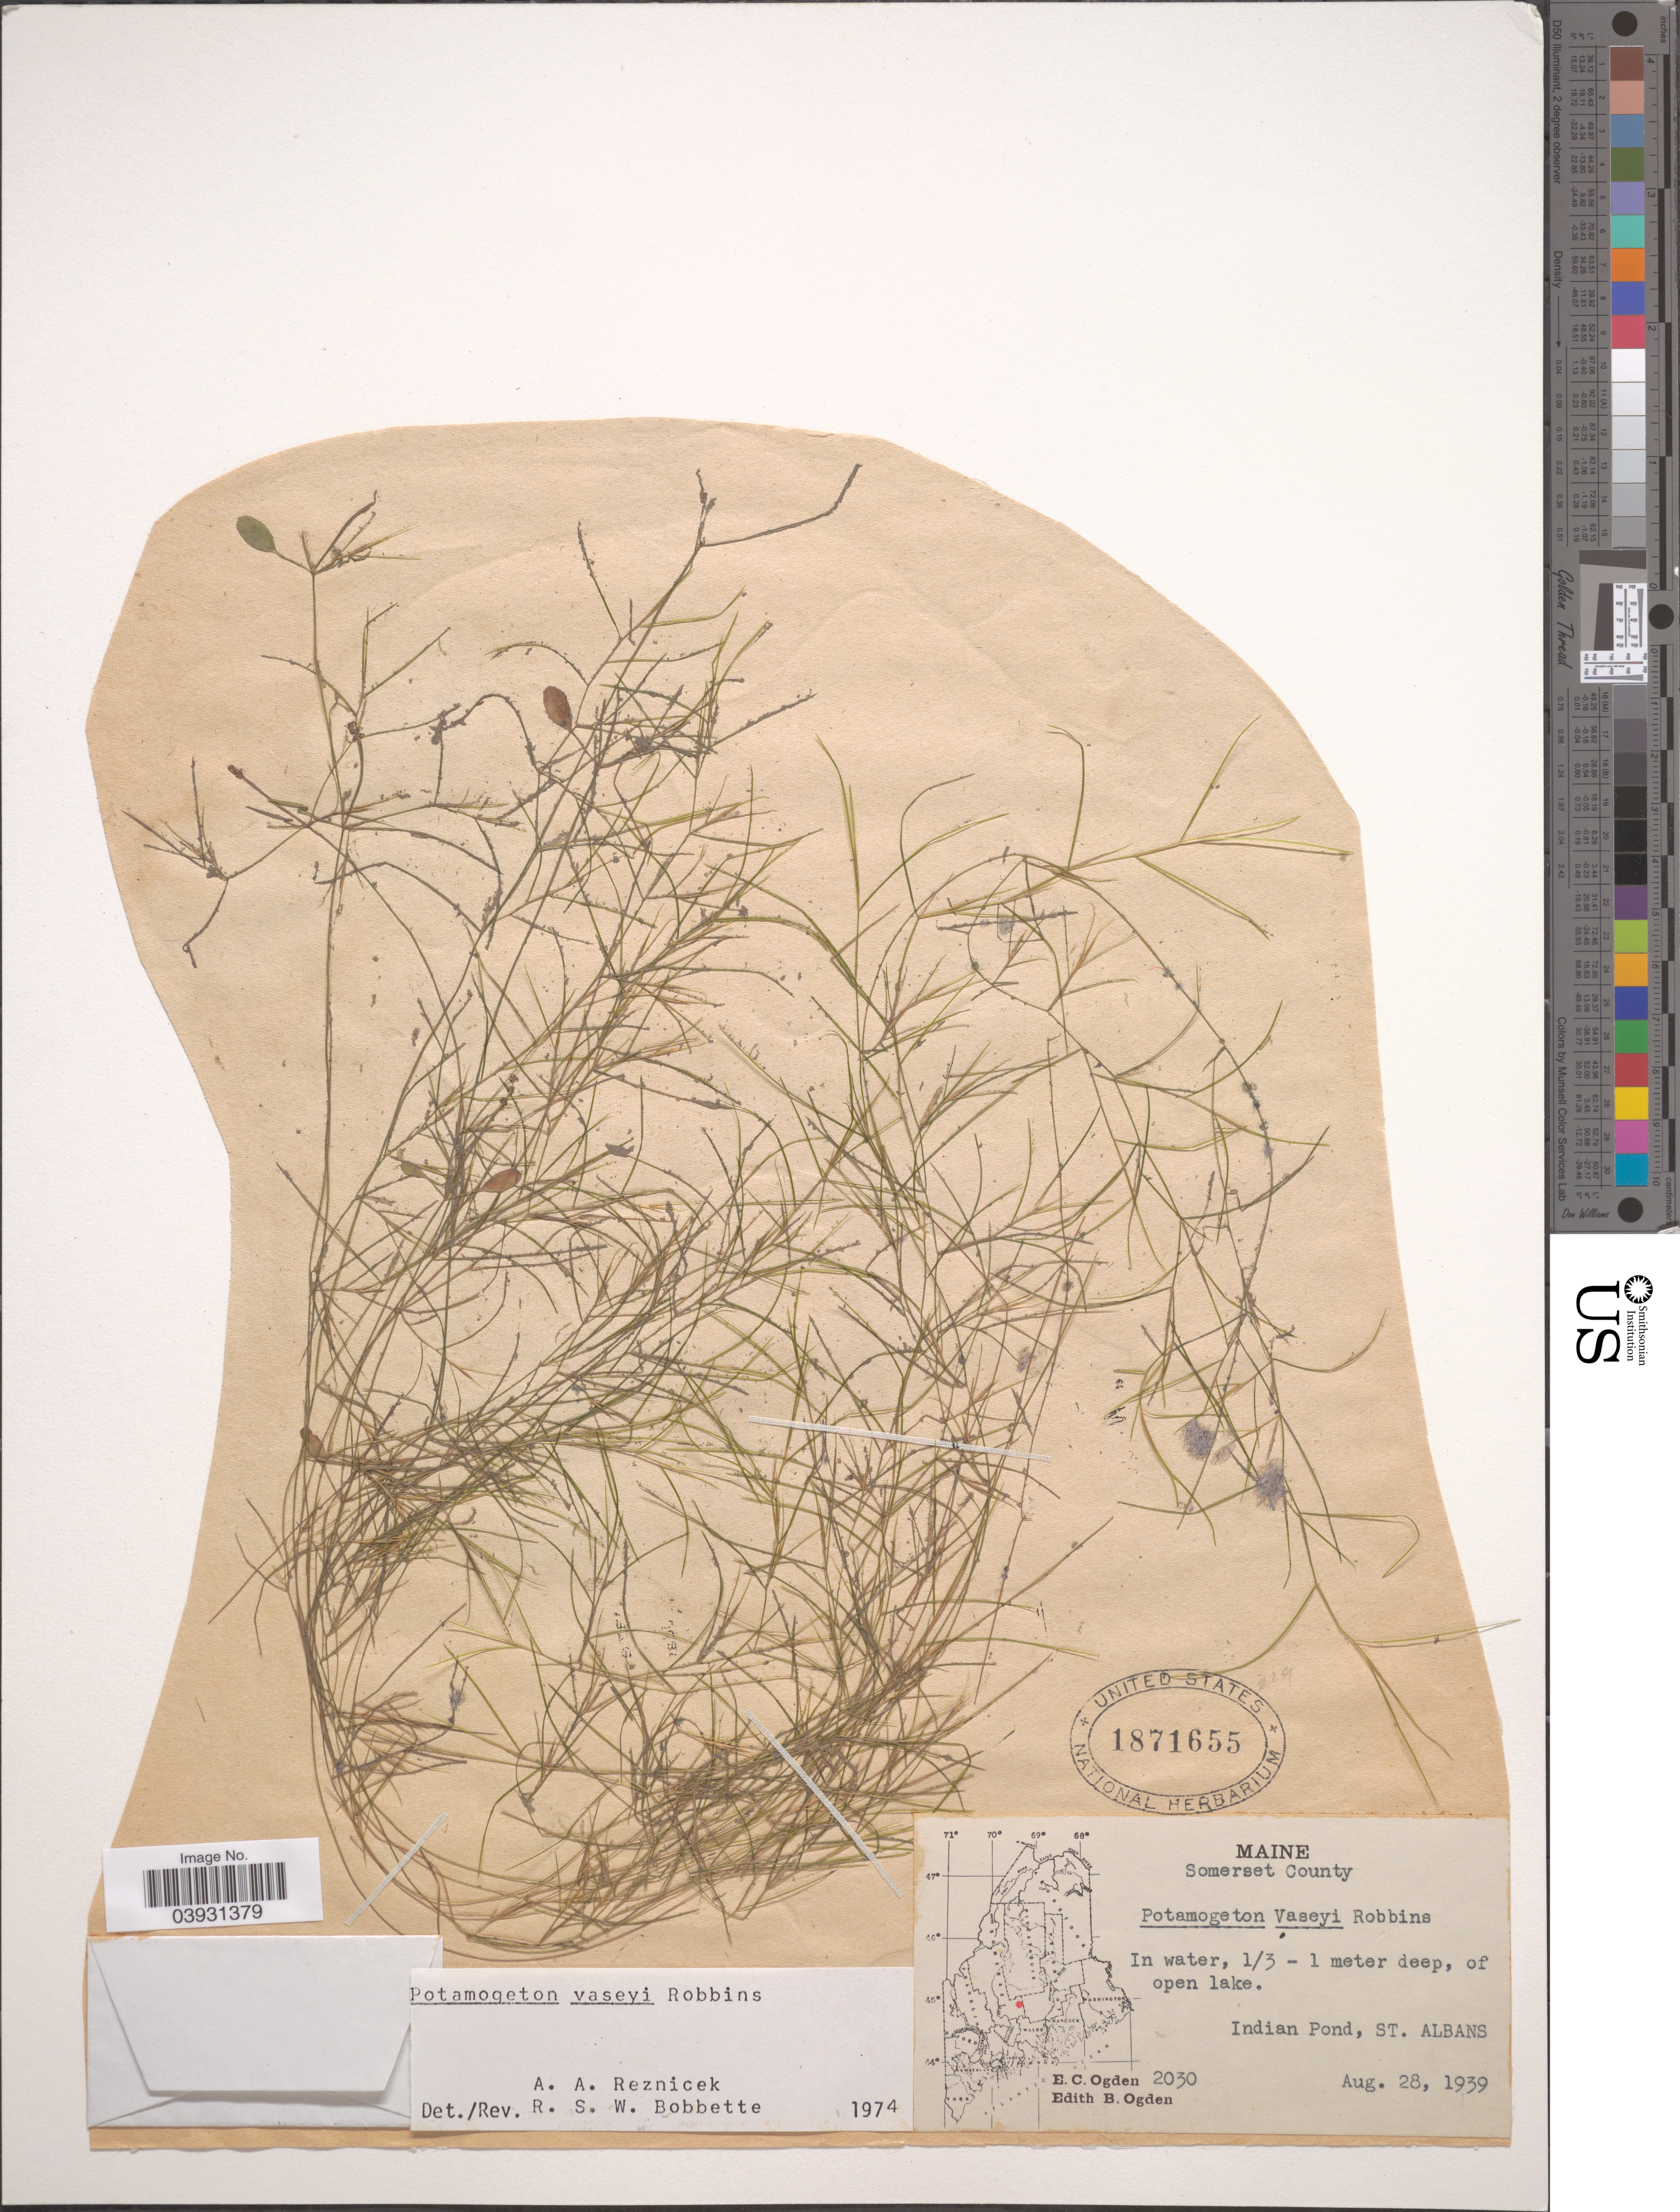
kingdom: Plantae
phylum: Tracheophyta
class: Liliopsida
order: Alismatales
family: Potamogetonaceae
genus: Potamogeton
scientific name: Potamogeton vaseyi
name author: J.W. Robbins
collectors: E. Ogden & E. Ogden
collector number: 2030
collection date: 1939-08-28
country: United States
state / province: Maine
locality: Somerset County. Indian Pond, St. Albans.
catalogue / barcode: US 1871655